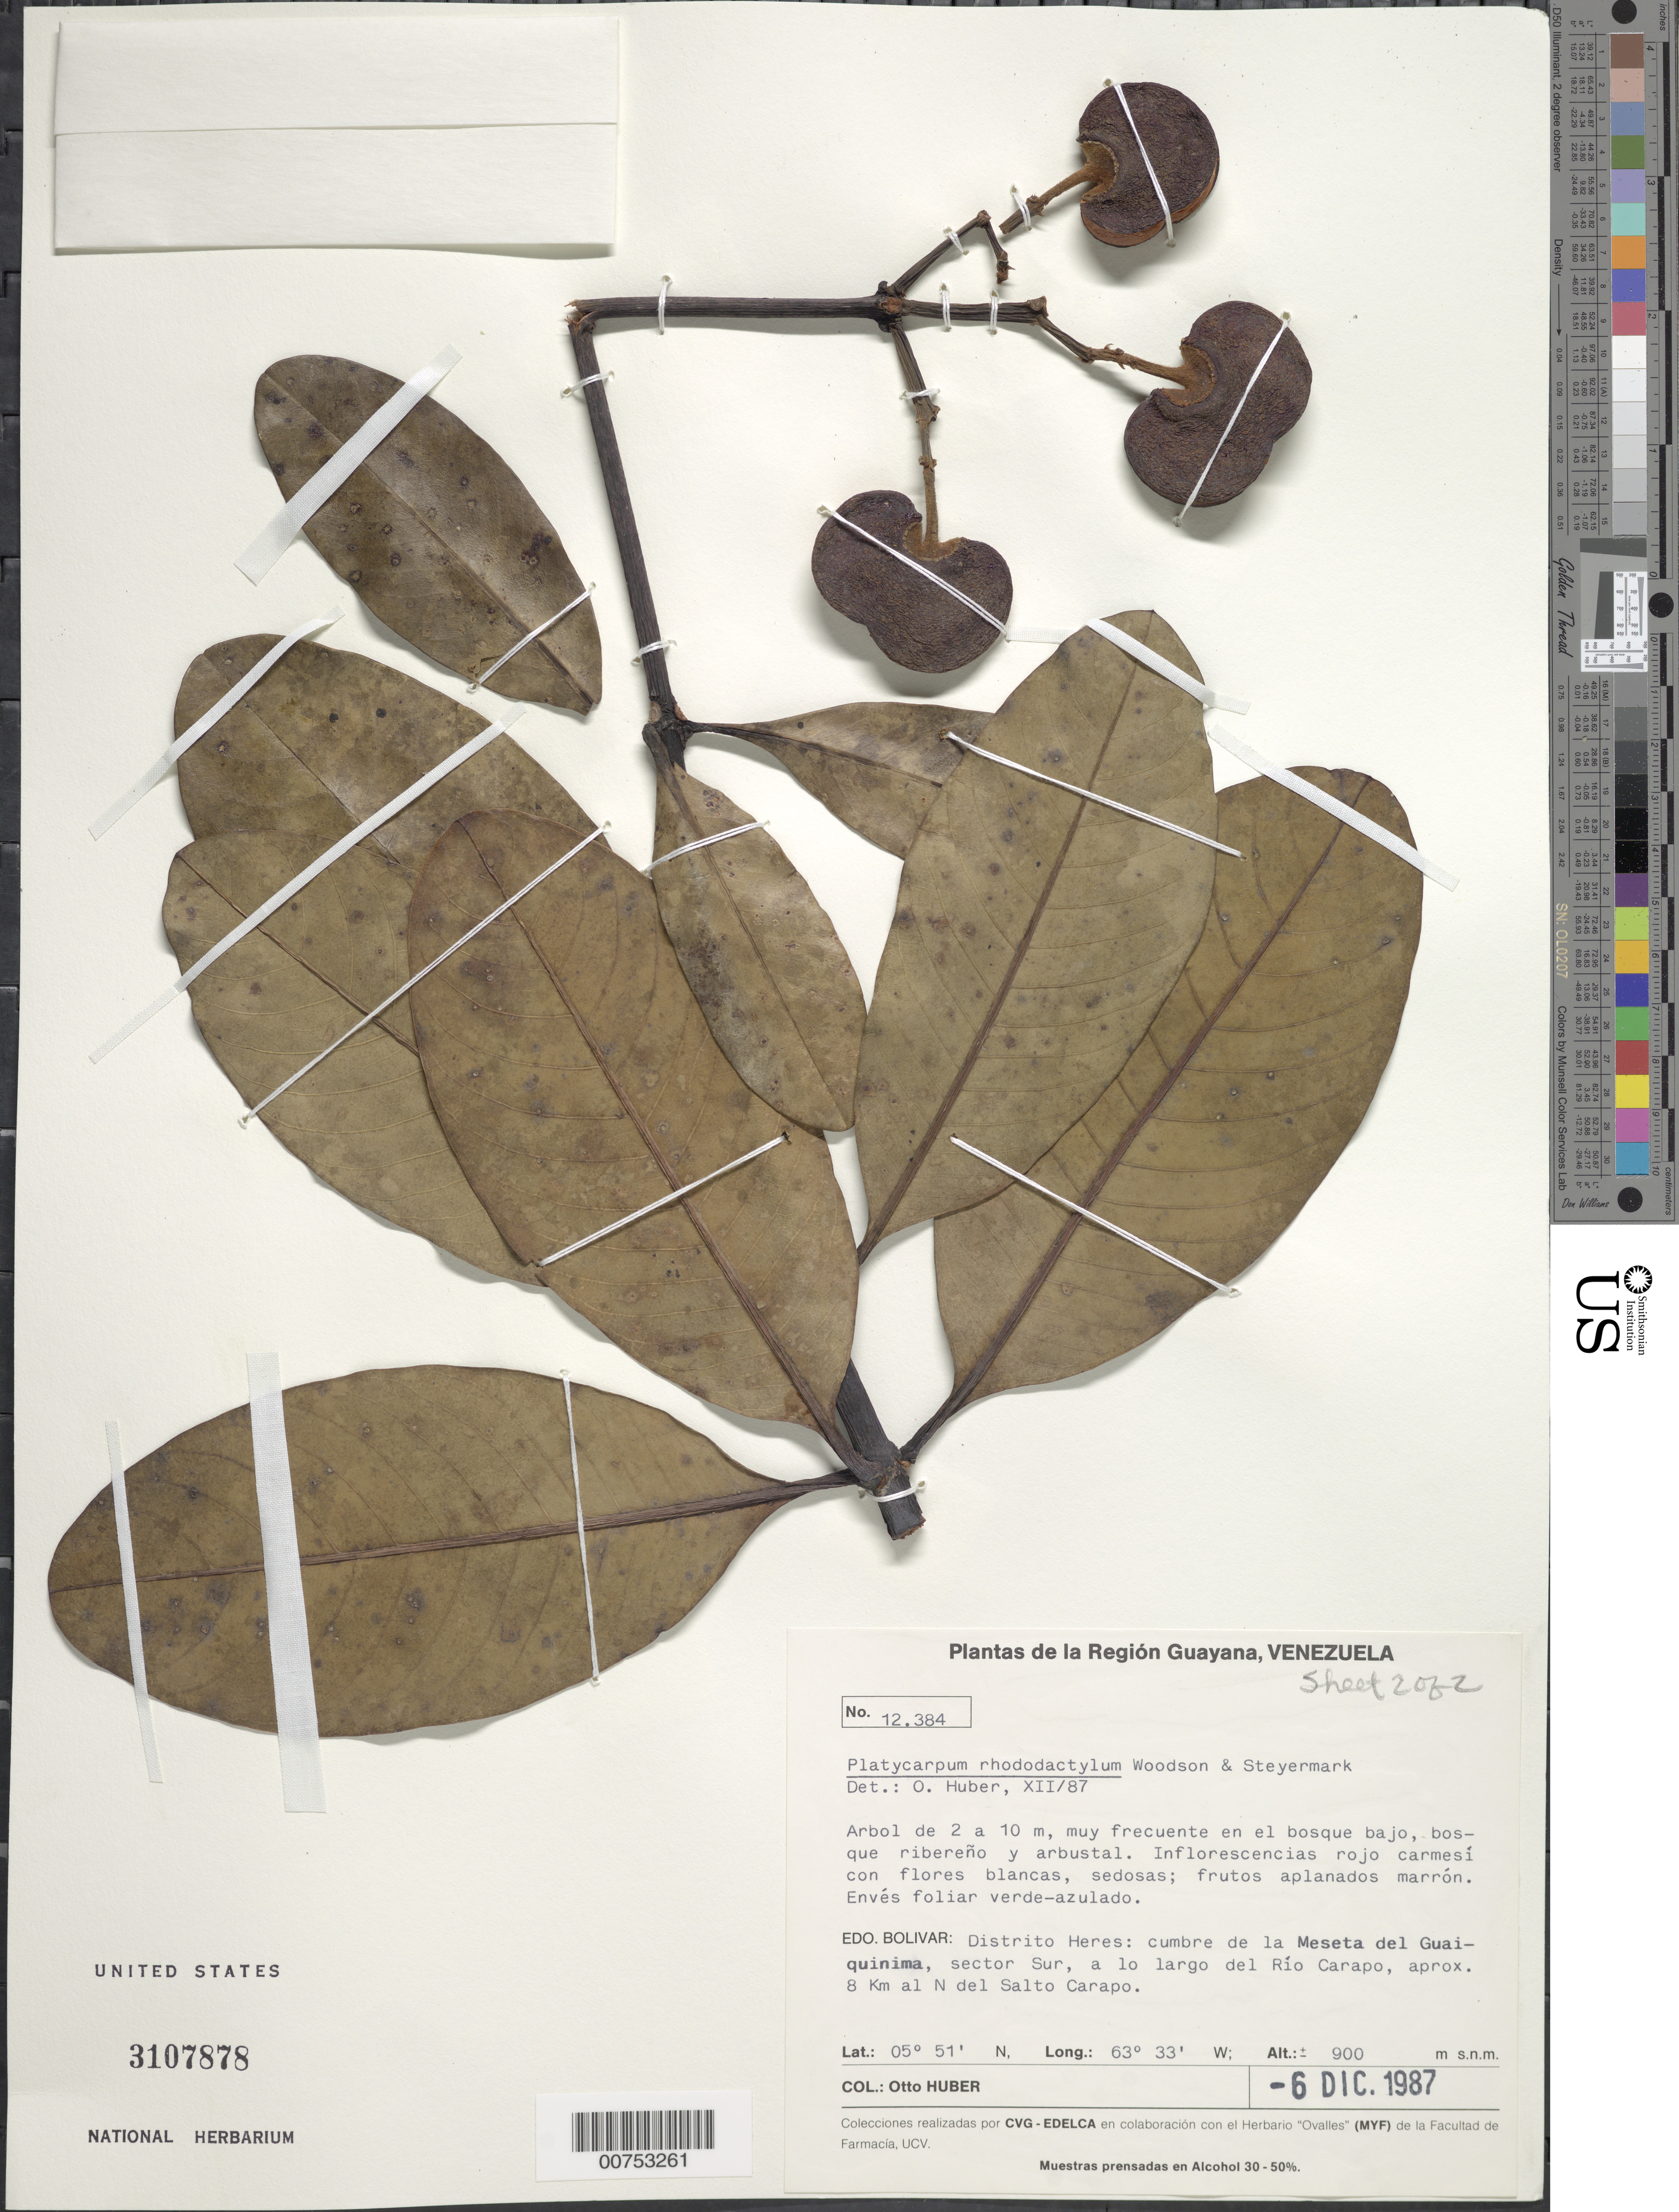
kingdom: Plantae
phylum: Tracheophyta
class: Magnoliopsida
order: Gentianales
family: Rubiaceae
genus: Platycarpum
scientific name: Platycarpum rhododactylum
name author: Woodson & Steyerm.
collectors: O. Huber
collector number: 12384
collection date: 1987-12-06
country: Venezuela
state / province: Bolivar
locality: De La region Guayana, Venezuela, Edo. Bolivar, Distrito Heres: cumbre de la Meseta del Guaiquinima, sector Sur, a lo largo del Rio Carapo, aprox 8 km al N del Salto Carapo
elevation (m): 900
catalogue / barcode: US 3107878